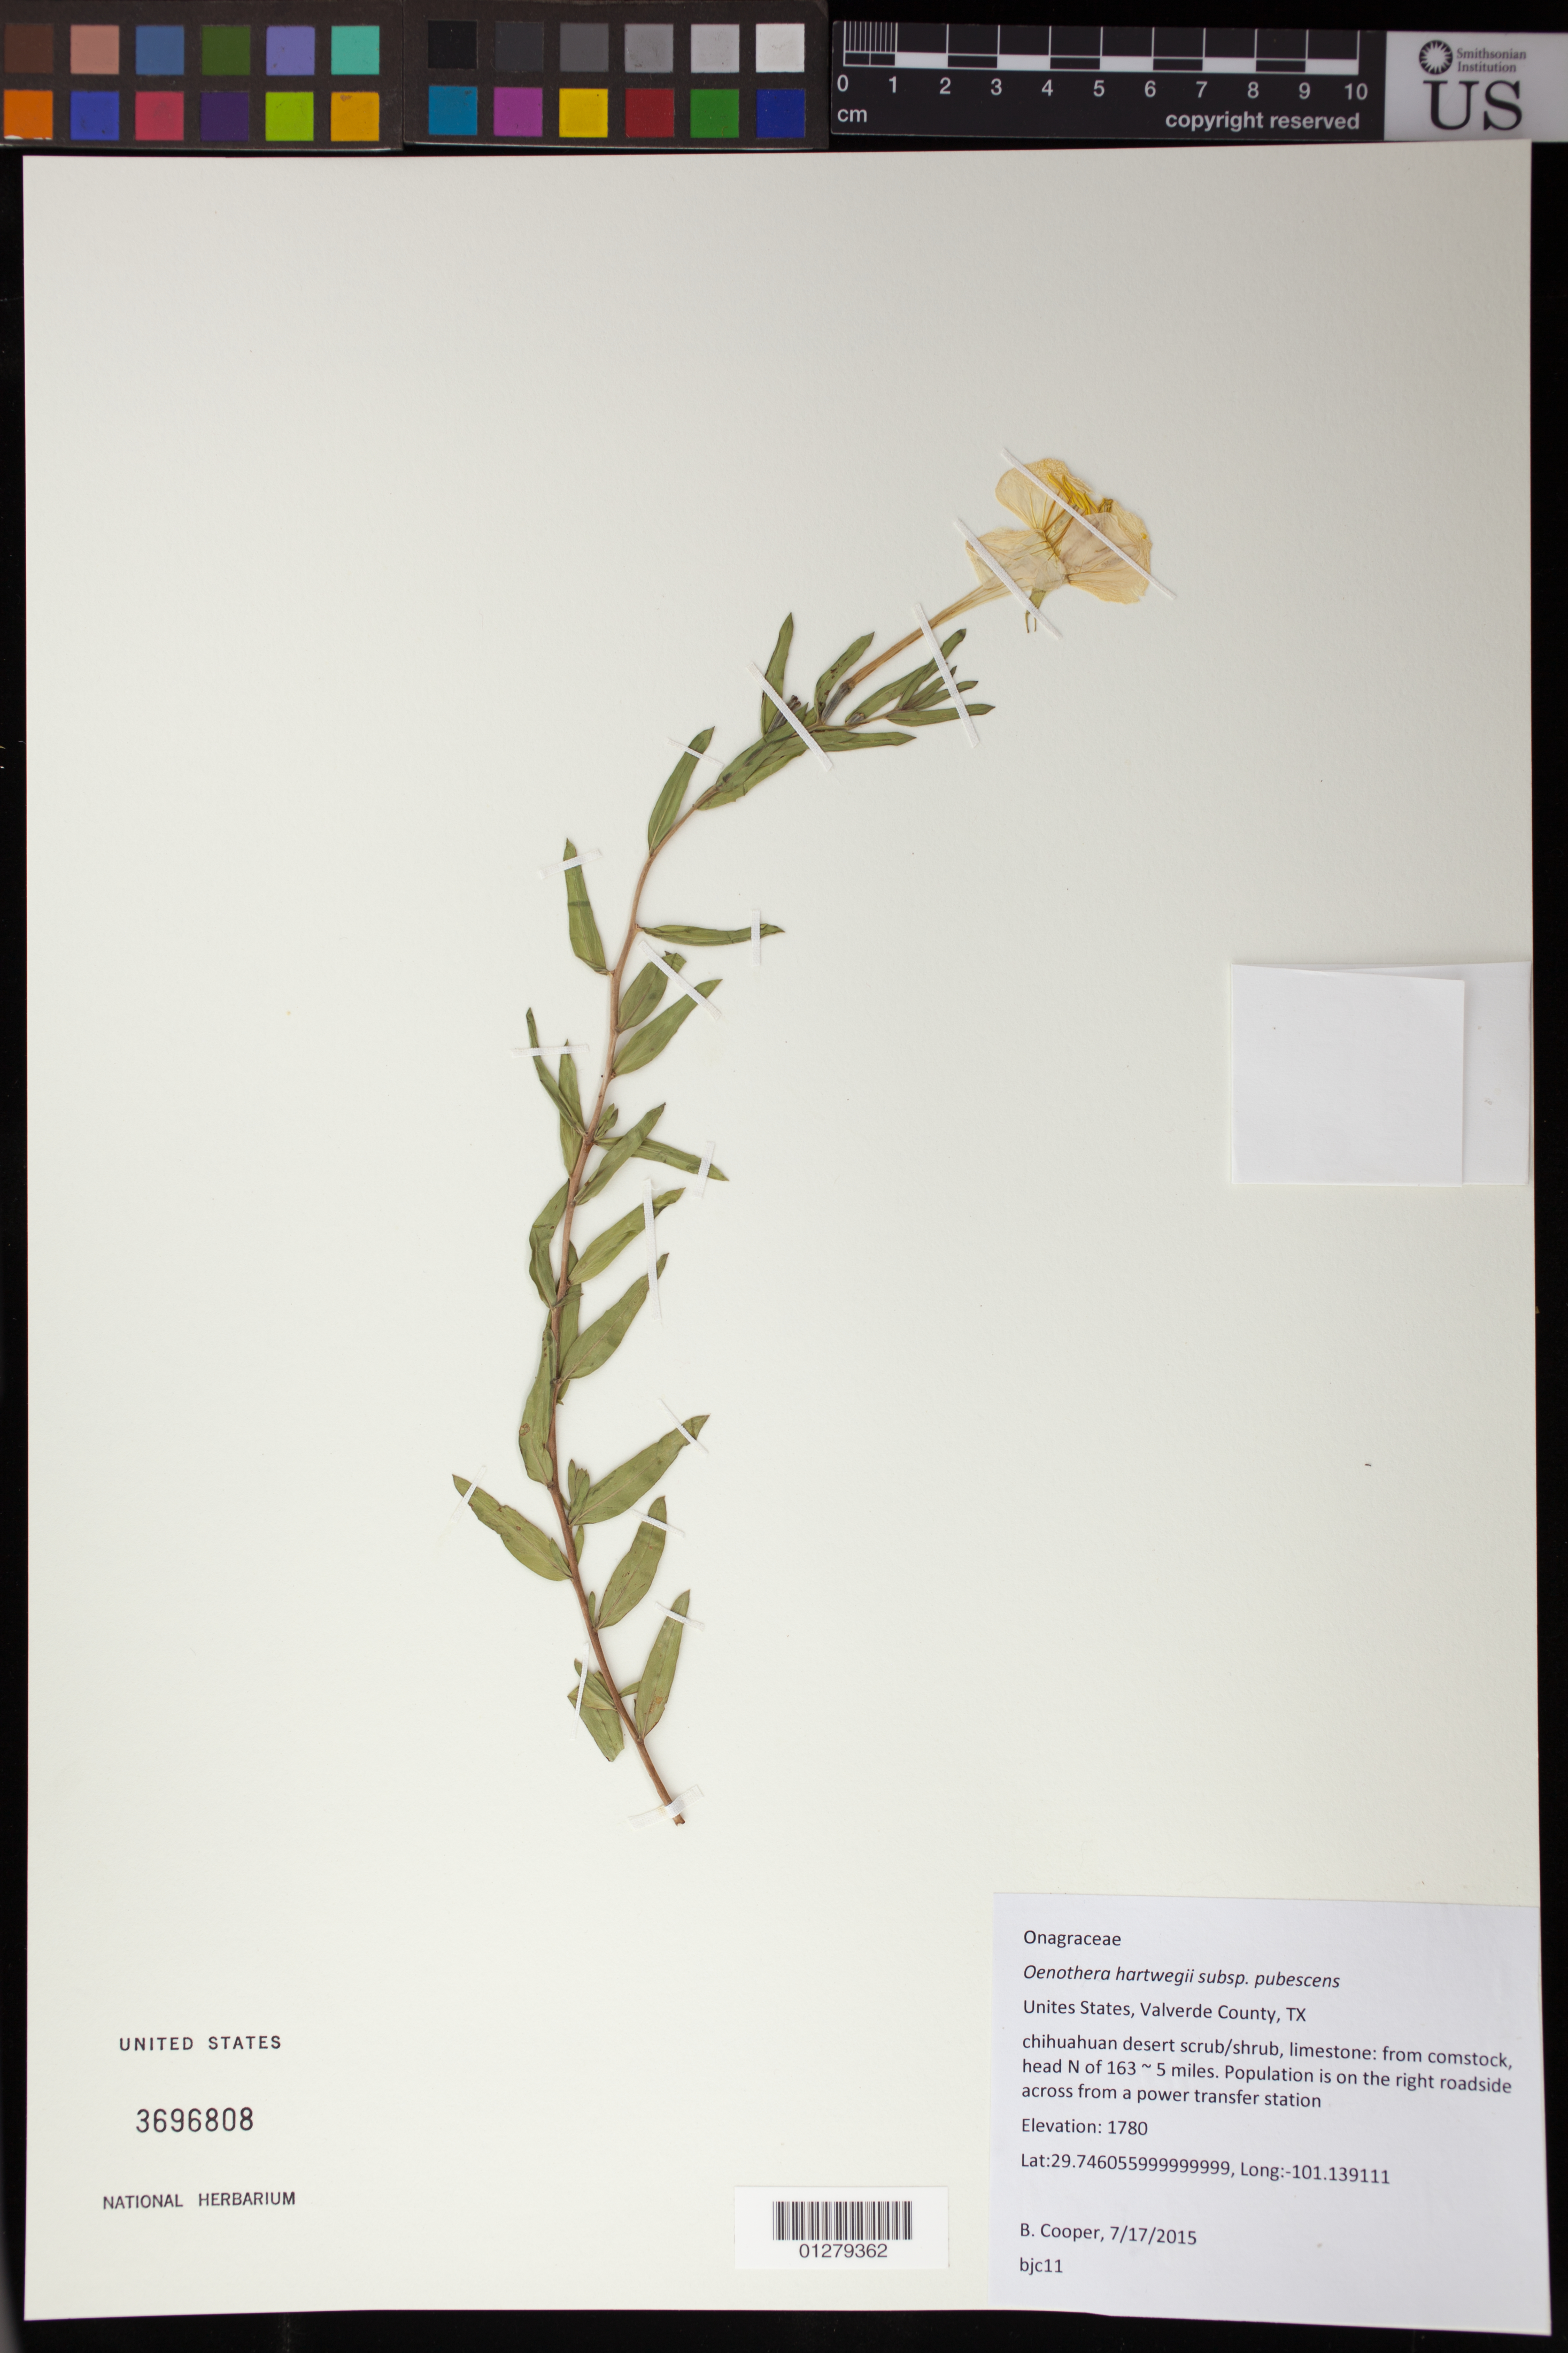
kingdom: Plantae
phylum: Tracheophyta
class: Magnoliopsida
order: Myrtales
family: Onagraceae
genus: Oenothera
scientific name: Oenothera hartwegii subsp. pubescens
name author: (A. Gray) W.L. Wagner & Hoch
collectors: B. J. Cooper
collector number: BJC 11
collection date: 2015-07-17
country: United States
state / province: Texas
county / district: Valverde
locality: From comstock, head N of 163 ~ 5 miles, on the right roadside across from a power transfer station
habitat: Chihuahuan desert scrub/shrub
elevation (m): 1780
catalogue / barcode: US 3696808